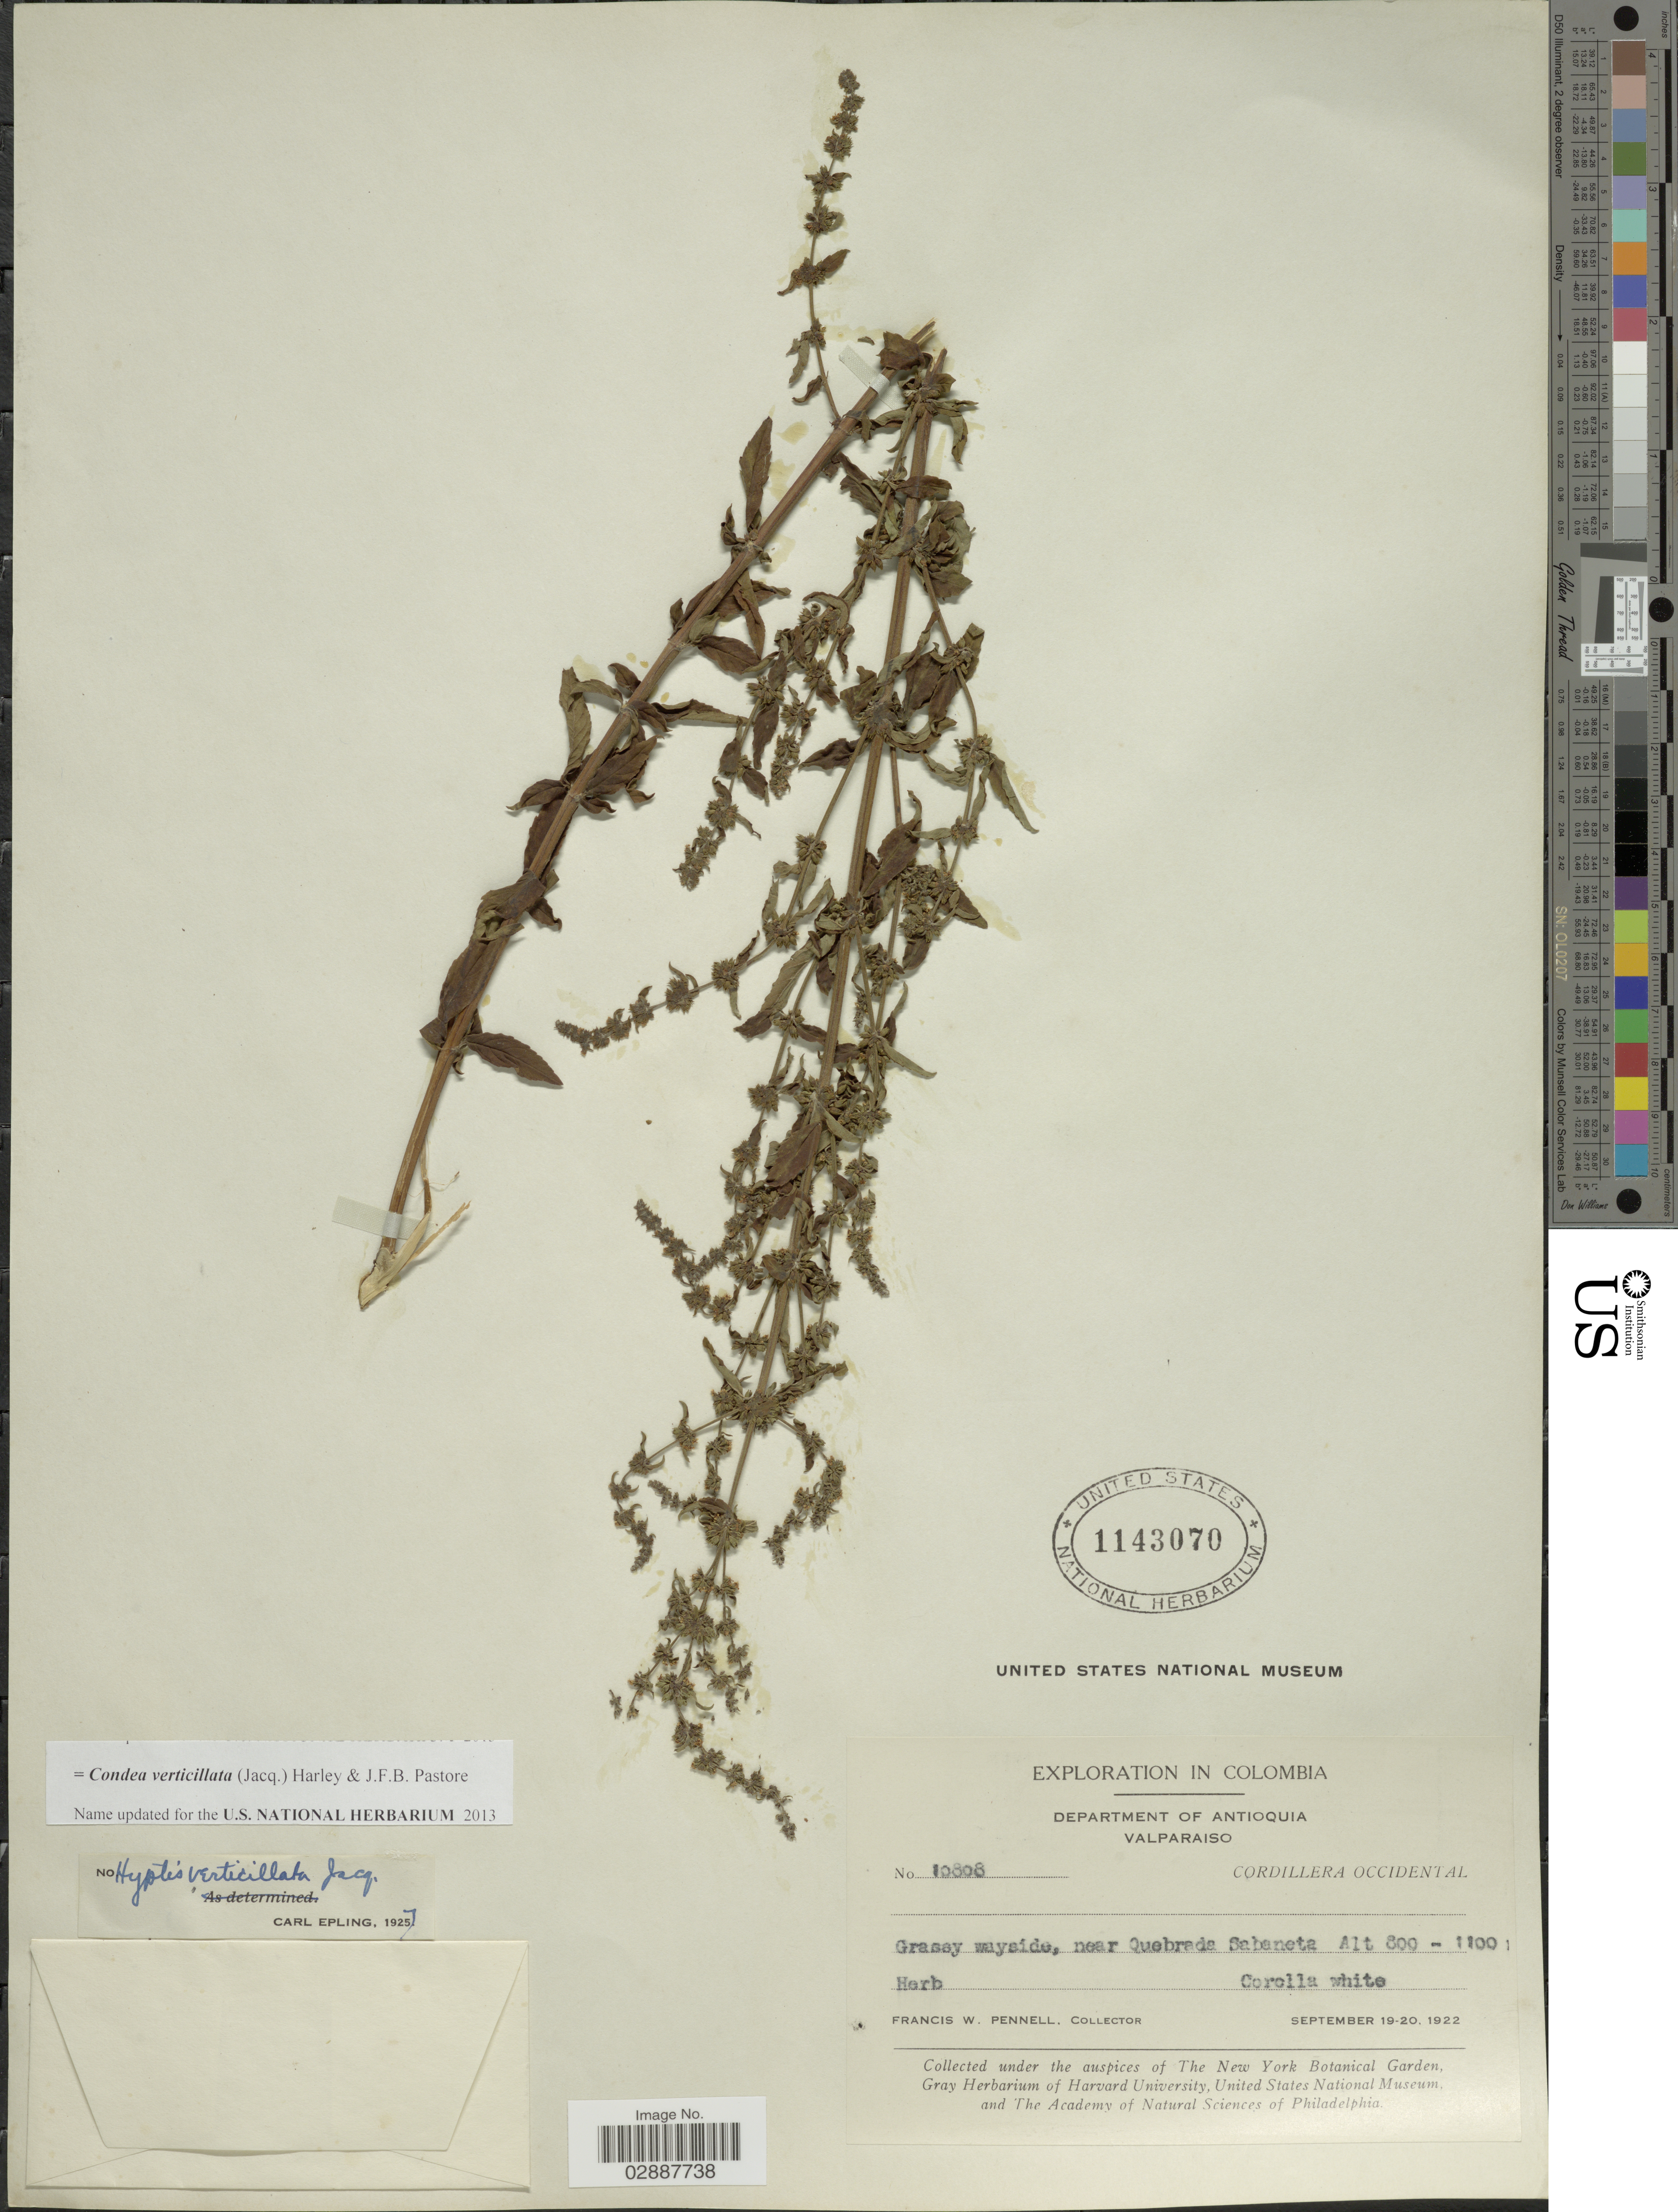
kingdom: Plantae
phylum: Tracheophyta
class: Magnoliopsida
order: Lamiales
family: Lamiaceae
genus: Condea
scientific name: Condea verticillata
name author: (Jacq.) Harley & J.F.B. Pastore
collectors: F. W. Lewis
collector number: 10808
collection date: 1922-09-19/1922-09-20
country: Colombia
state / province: Antioquia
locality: Department of Antioquia. Valparaiso. Cordillera Occidental. Grassy wayside, near Quebrada Sabaneta.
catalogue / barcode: US 1143070